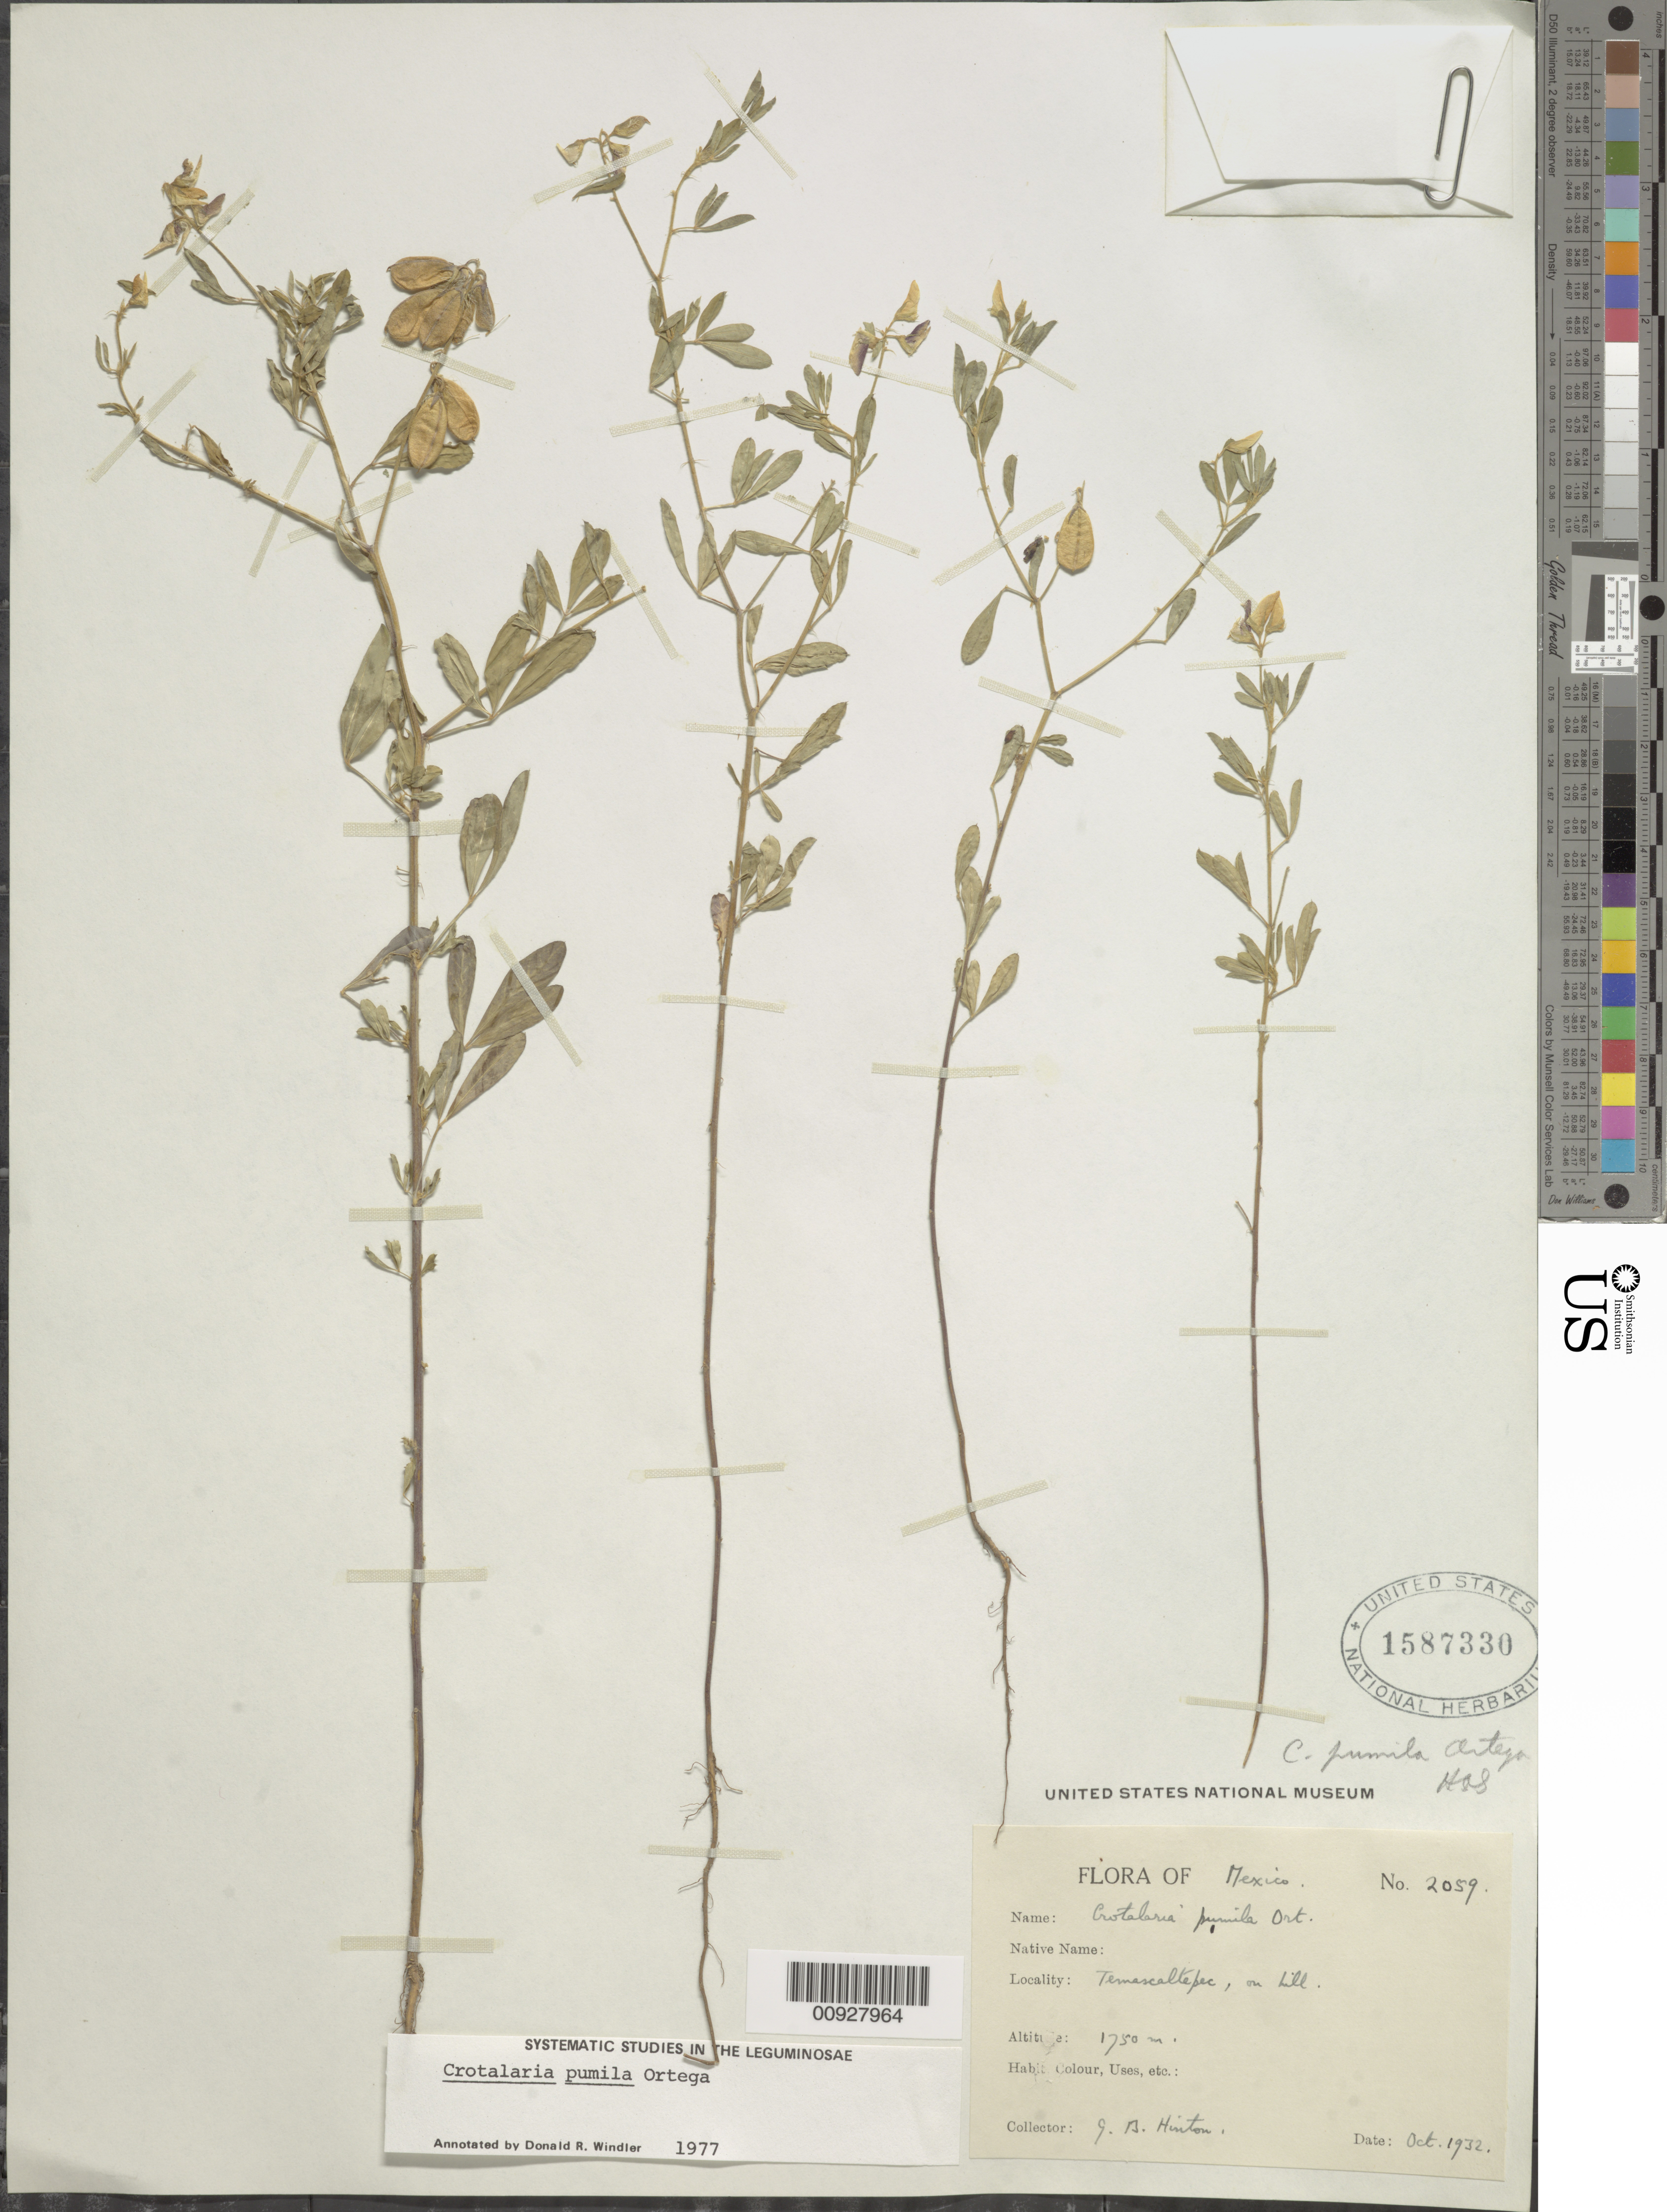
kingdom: Plantae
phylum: Tracheophyta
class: Magnoliopsida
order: Fabales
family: Fabaceae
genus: Crotalaria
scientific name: Crotalaria pumila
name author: Ortega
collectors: G. B. Hinton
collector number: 2059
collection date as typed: Oct 1932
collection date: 1932-10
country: Mexico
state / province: México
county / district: Temascaltepec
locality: Temascaltepec.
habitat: On hill.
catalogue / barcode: US 1587330